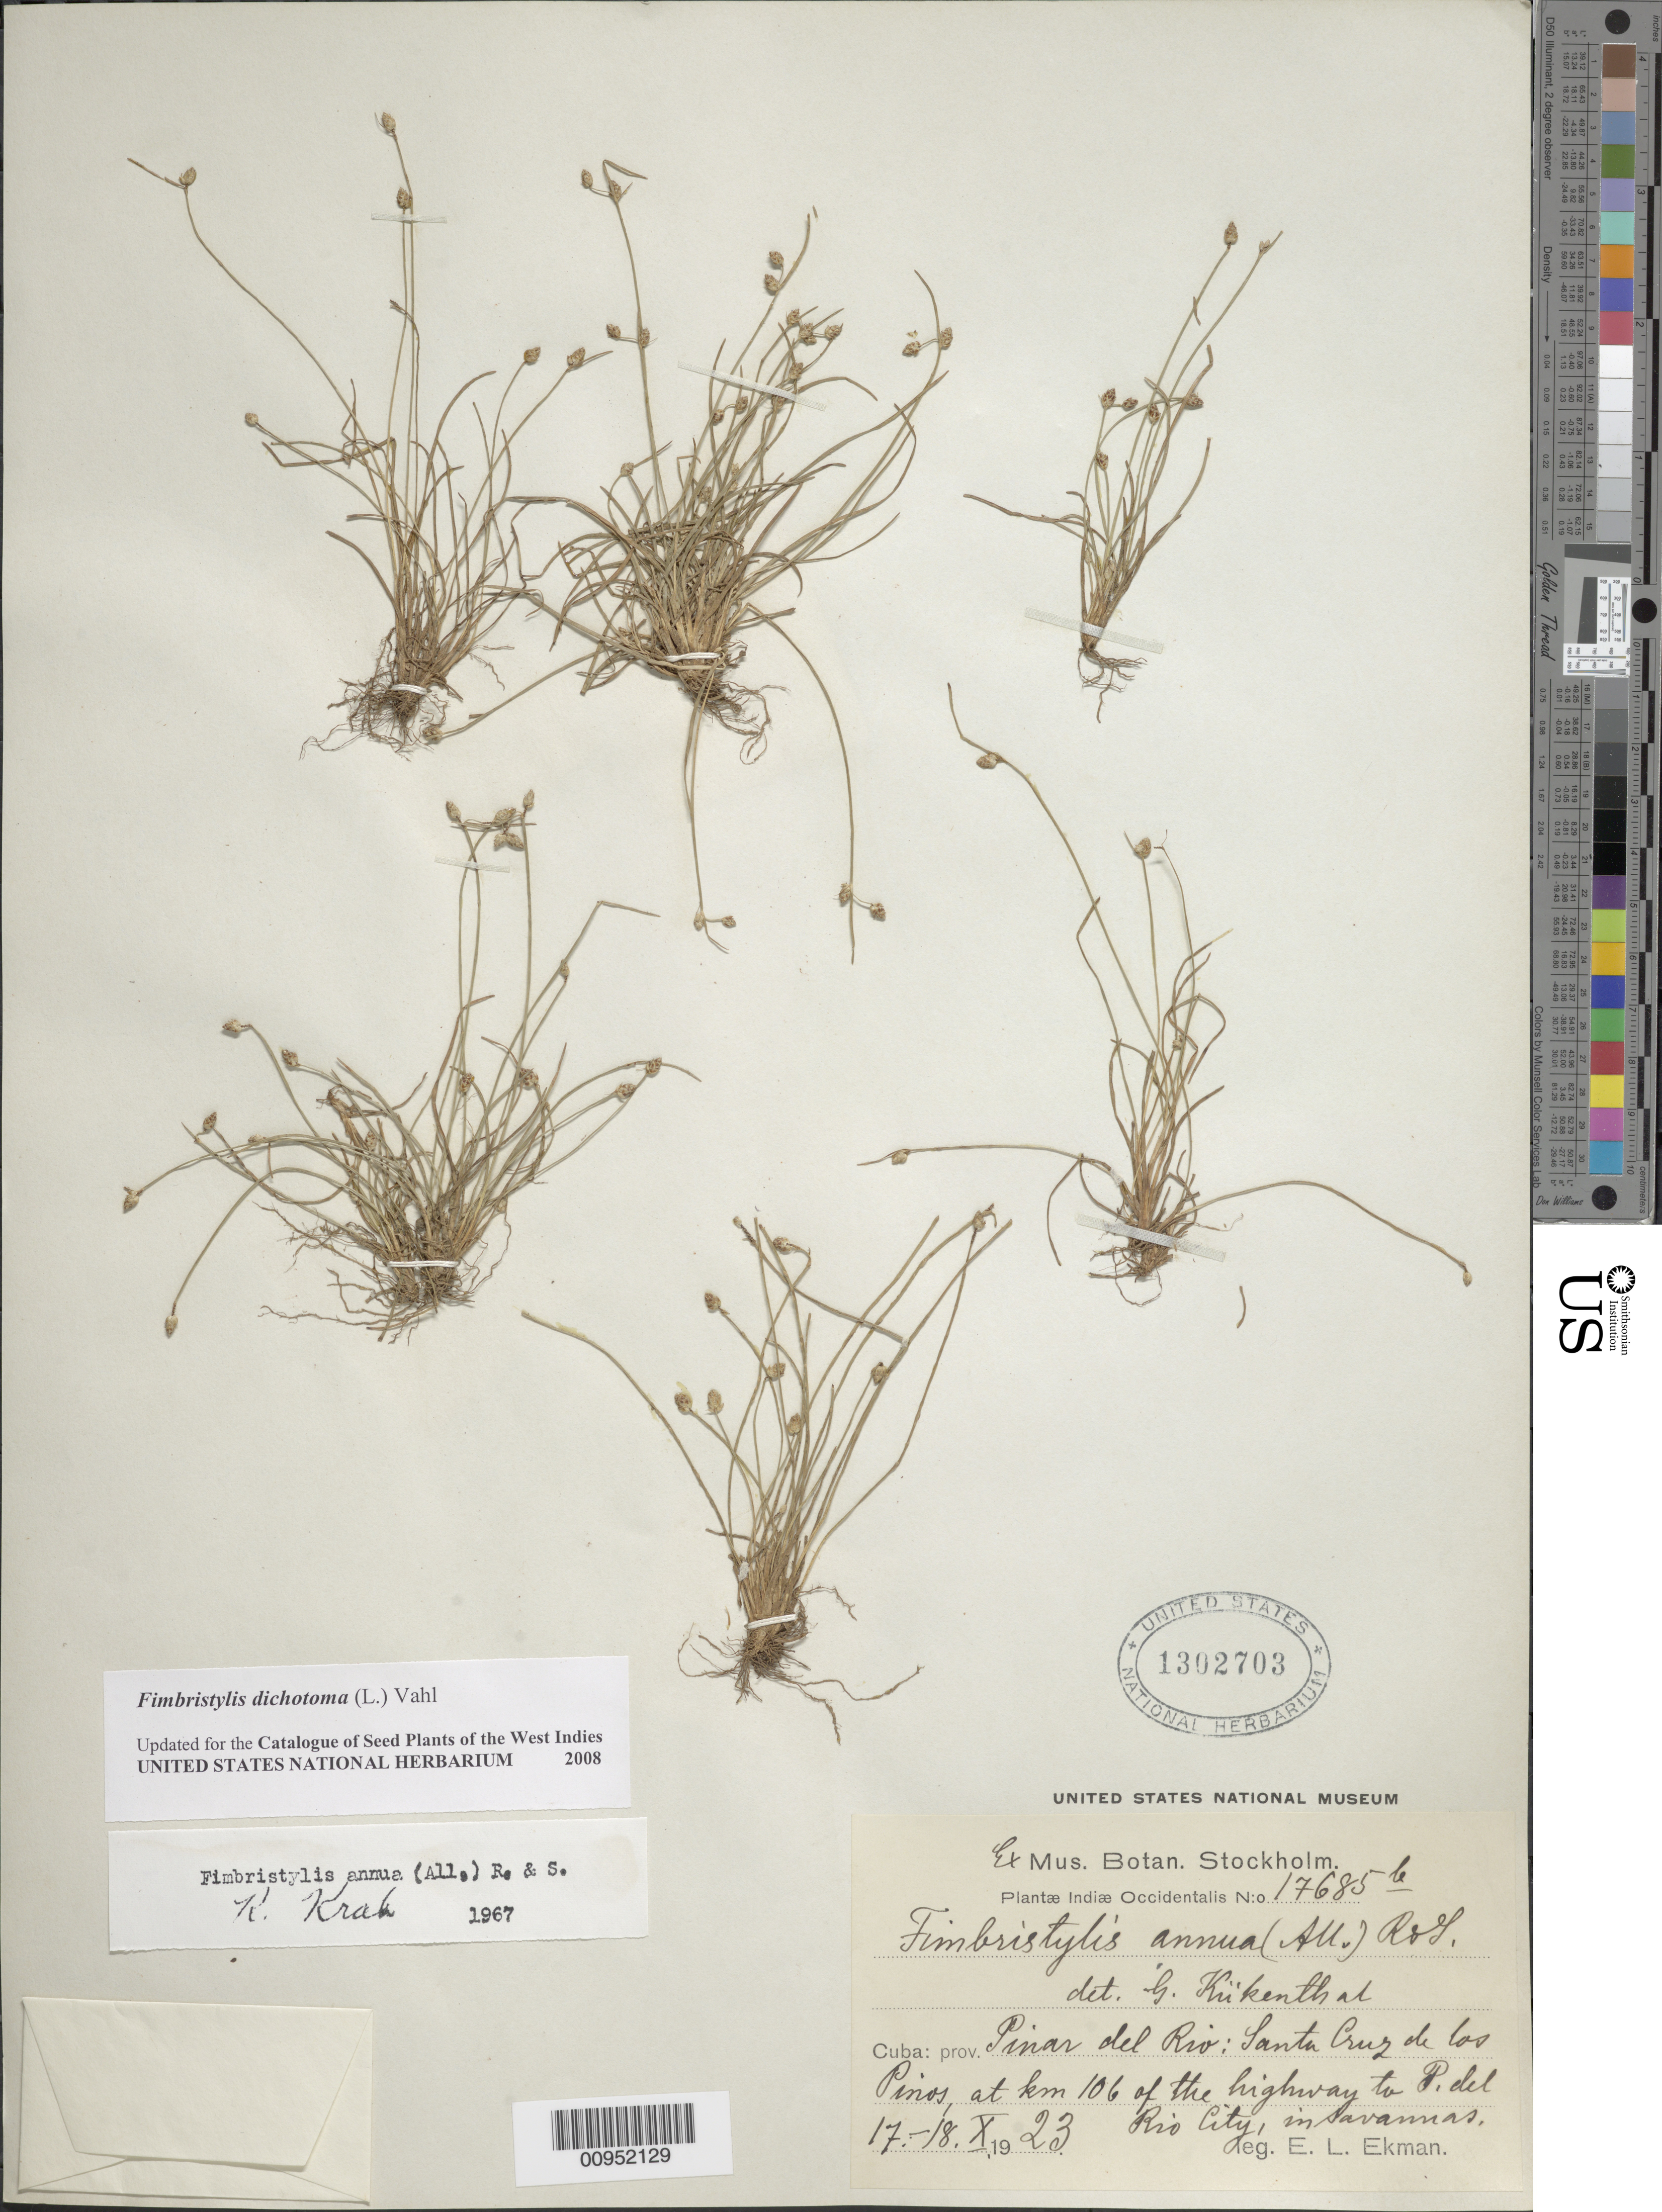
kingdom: Plantae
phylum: Tracheophyta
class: Liliopsida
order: Poales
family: Cyperaceae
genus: Fimbristylis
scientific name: Fimbristylis dichotoma subsp. dichotoma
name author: (L.) Vahl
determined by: Strong, M. T., (US), Smithsonian Institution - National Museum of Natural History (UNITED STATES)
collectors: E. L. Ekman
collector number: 17685B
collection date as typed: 17 Oct 1923 to 18 Oct 1923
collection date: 1923-10-17/1923-10-18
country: Cuba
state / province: Pinar del Rio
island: Cuba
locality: Santa Cruz de los Pinos, at km 106 of the highway to Pinar del Rio City, savannas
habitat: In savannas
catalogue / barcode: US 1302703